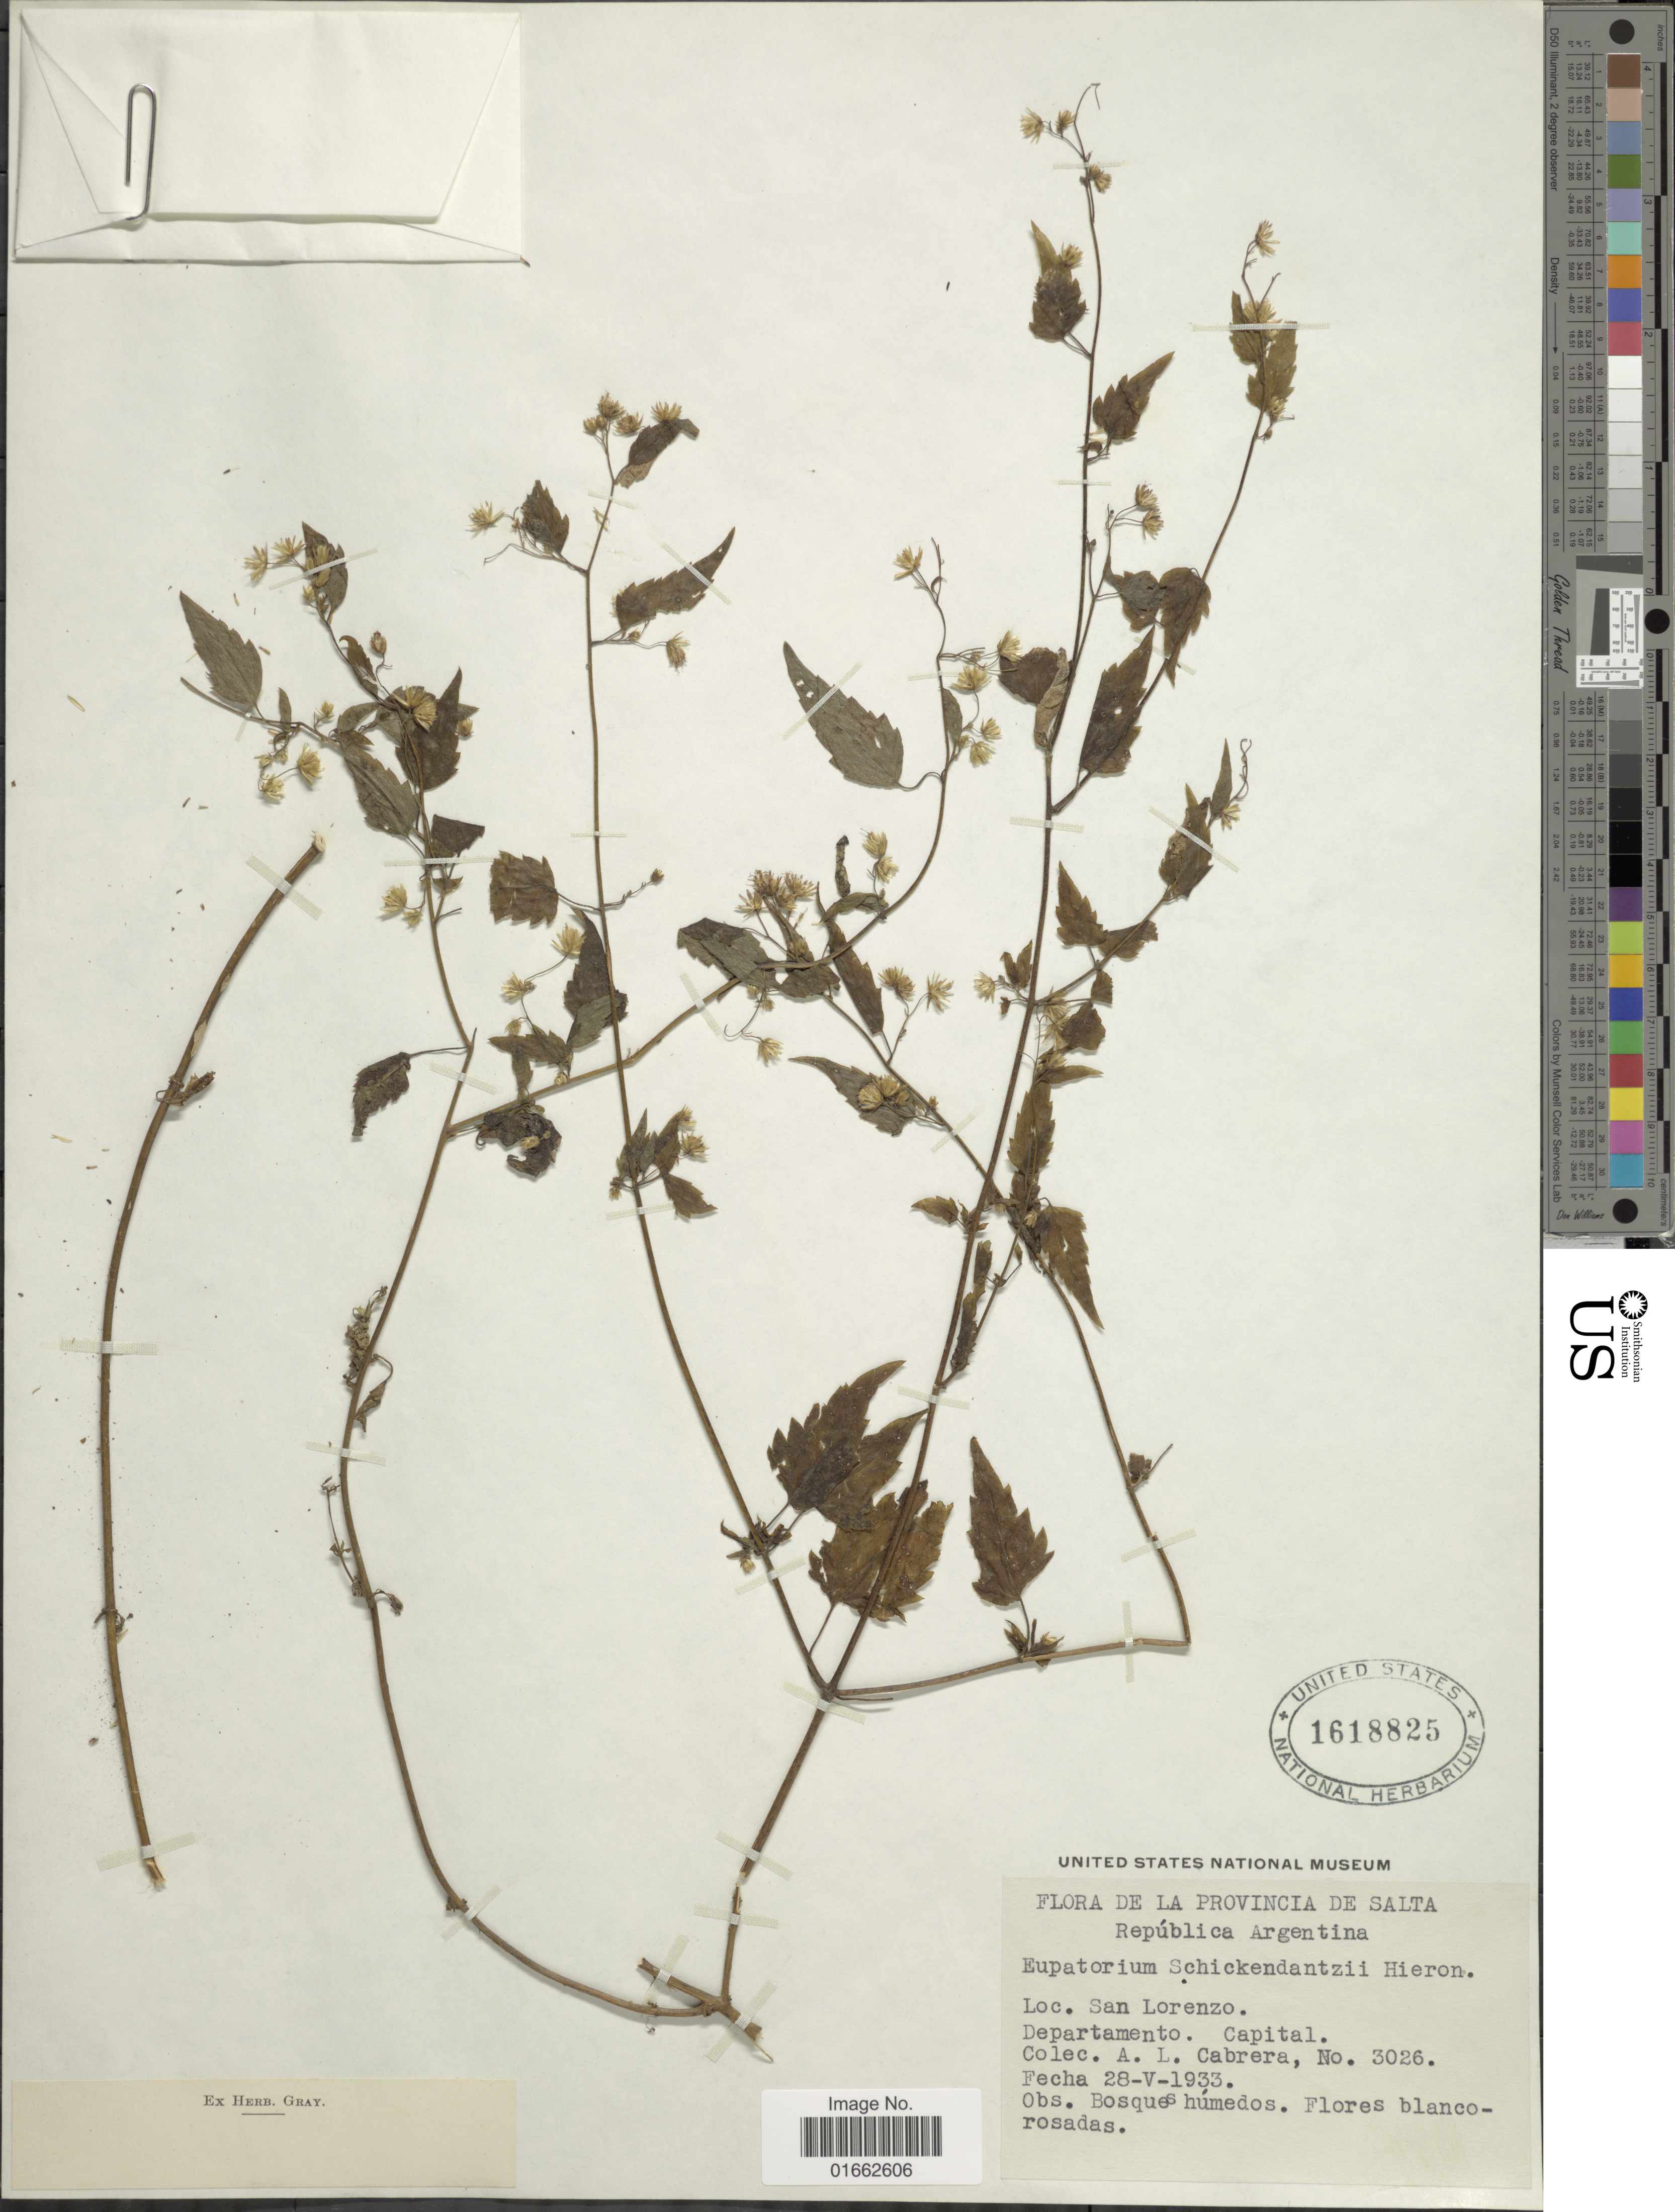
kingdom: Plantae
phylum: Tracheophyta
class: Magnoliopsida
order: Asterales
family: Asteraceae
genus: Fleischmannia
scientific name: Fleischmannia prasiifolia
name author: (Griseb.) R.M. King & H. Rob.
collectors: A. L. Cabrera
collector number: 3026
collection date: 1933-05-28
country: Argentina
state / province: Salta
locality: San Lorenzo, Departamento Capital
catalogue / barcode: US 1618825